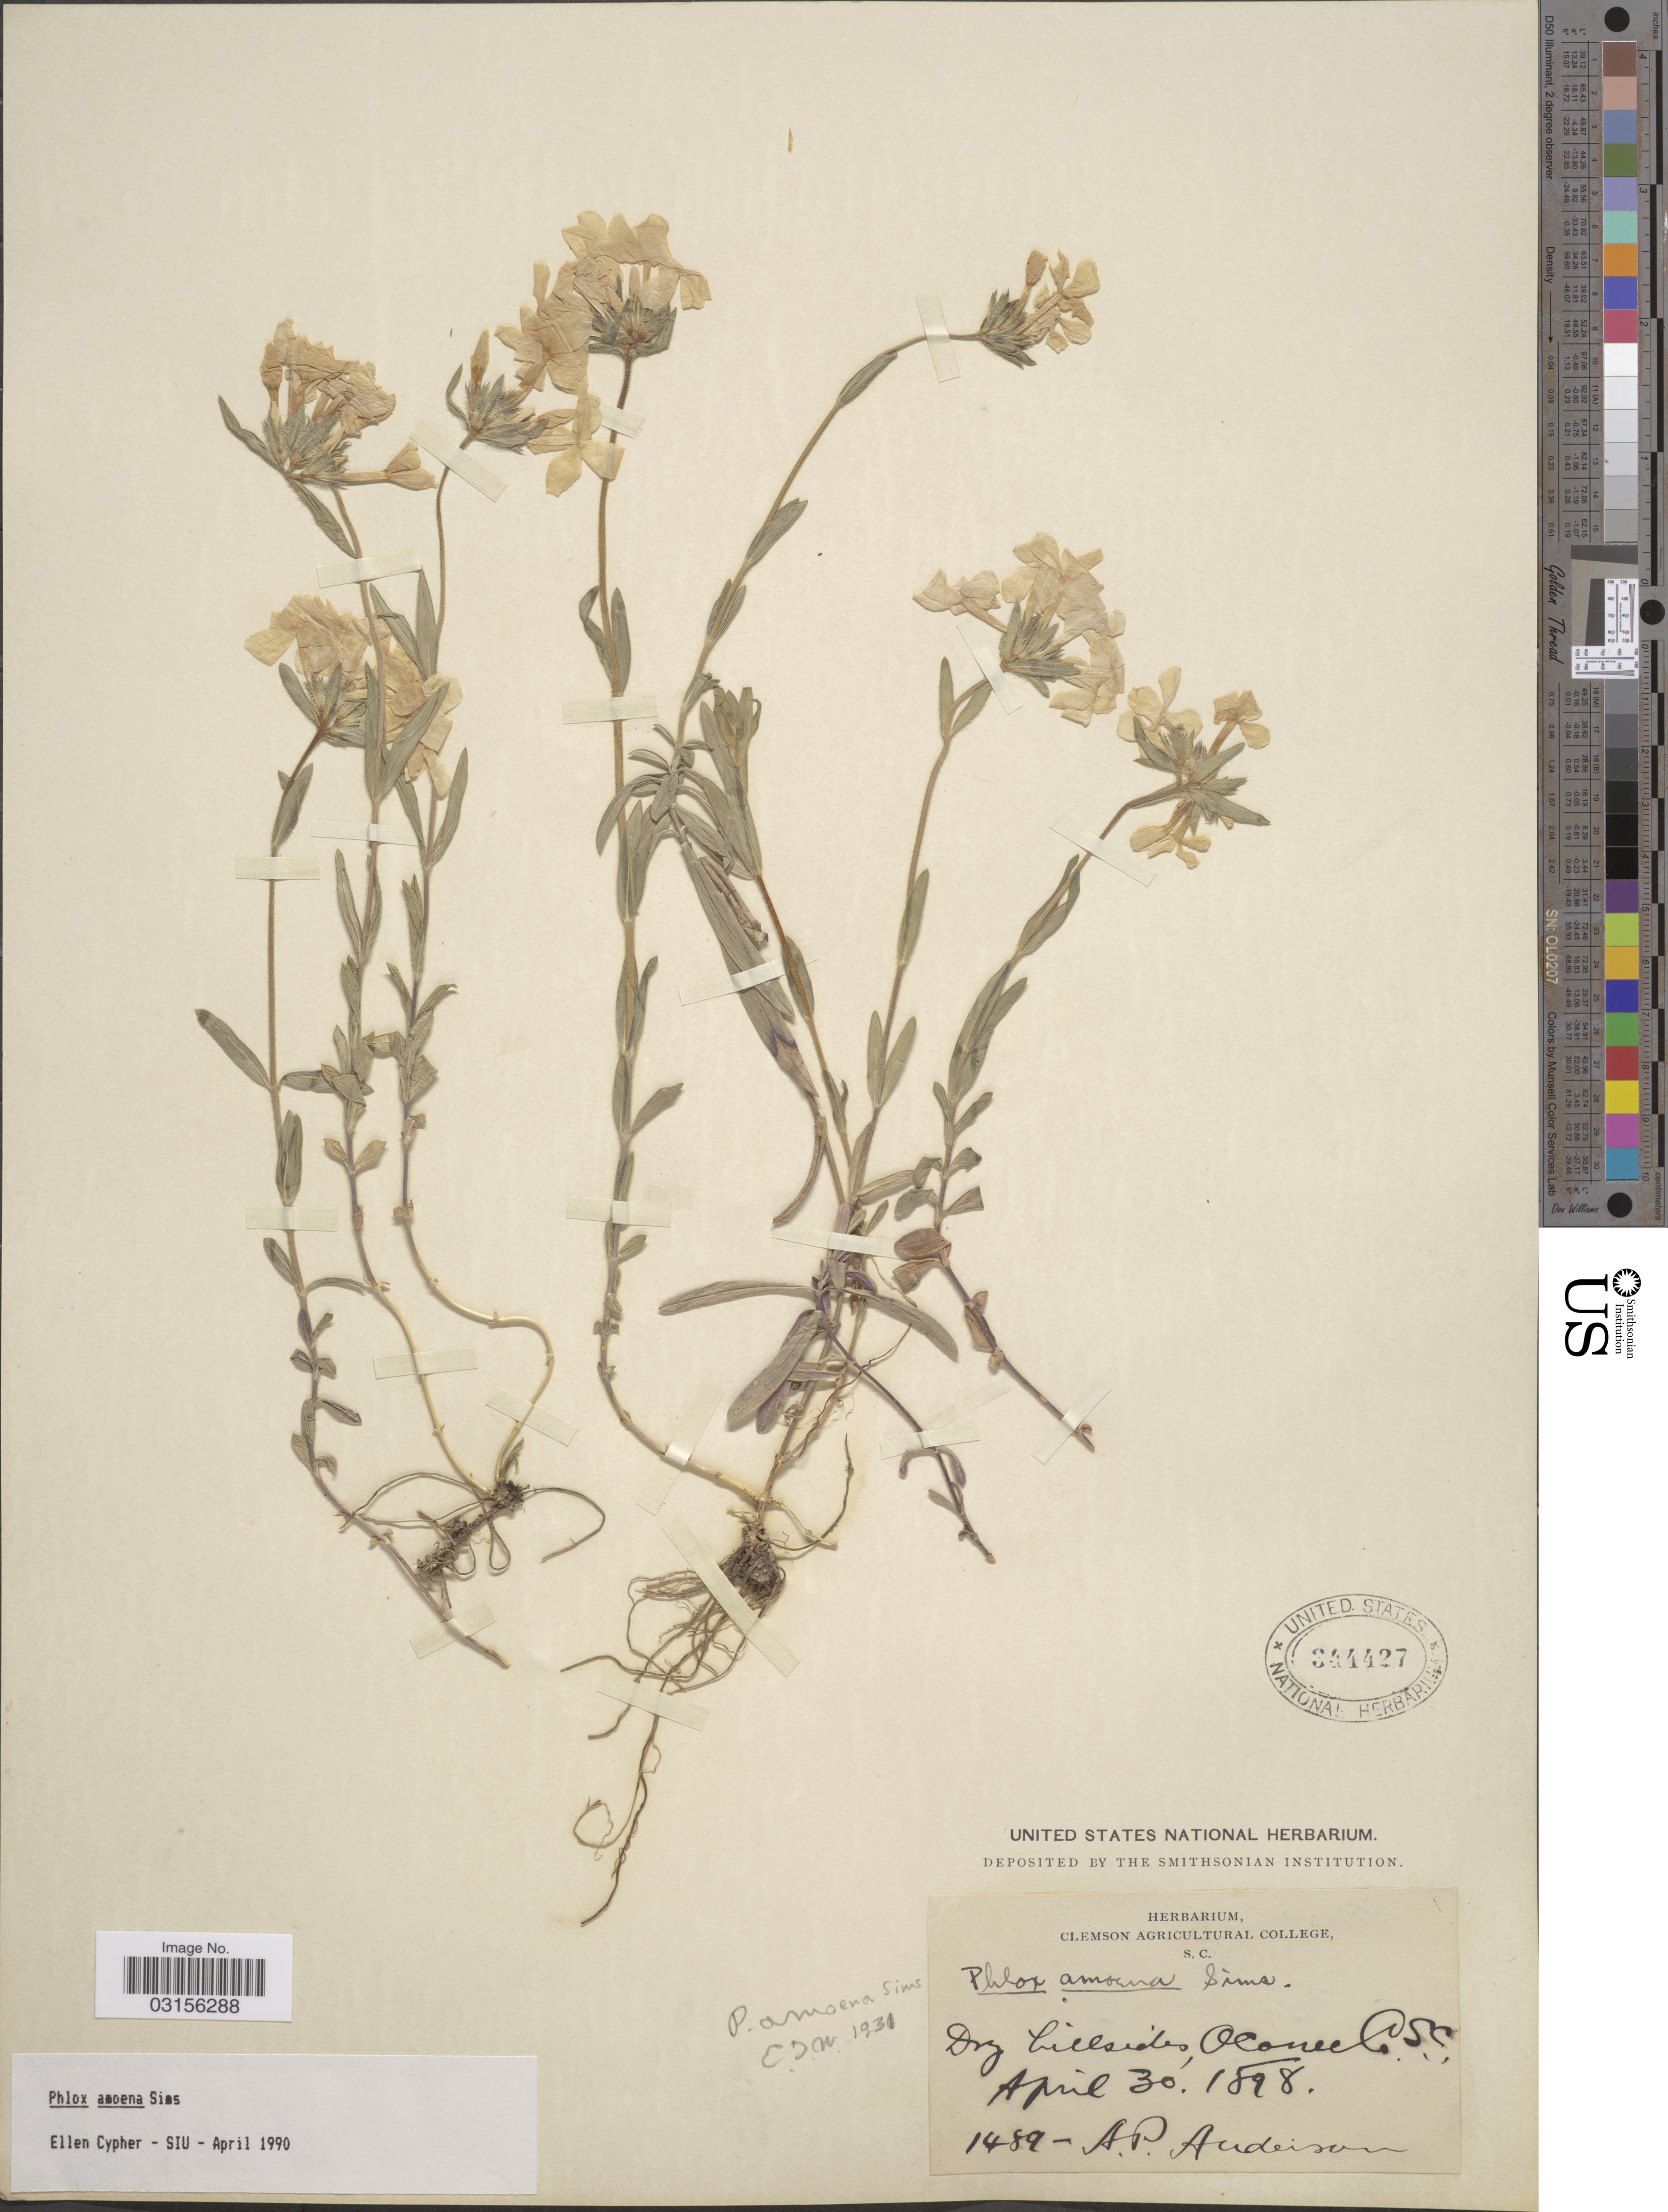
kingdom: Plantae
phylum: Tracheophyta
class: Magnoliopsida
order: Ericales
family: Polemoniaceae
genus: Phlox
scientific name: Phlox amoena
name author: Sims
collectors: A. P. Anderson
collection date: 1898-04-30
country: United States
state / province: South Carolina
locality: Dry hillsides, Oconee Co. S. C.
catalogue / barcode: US 344427